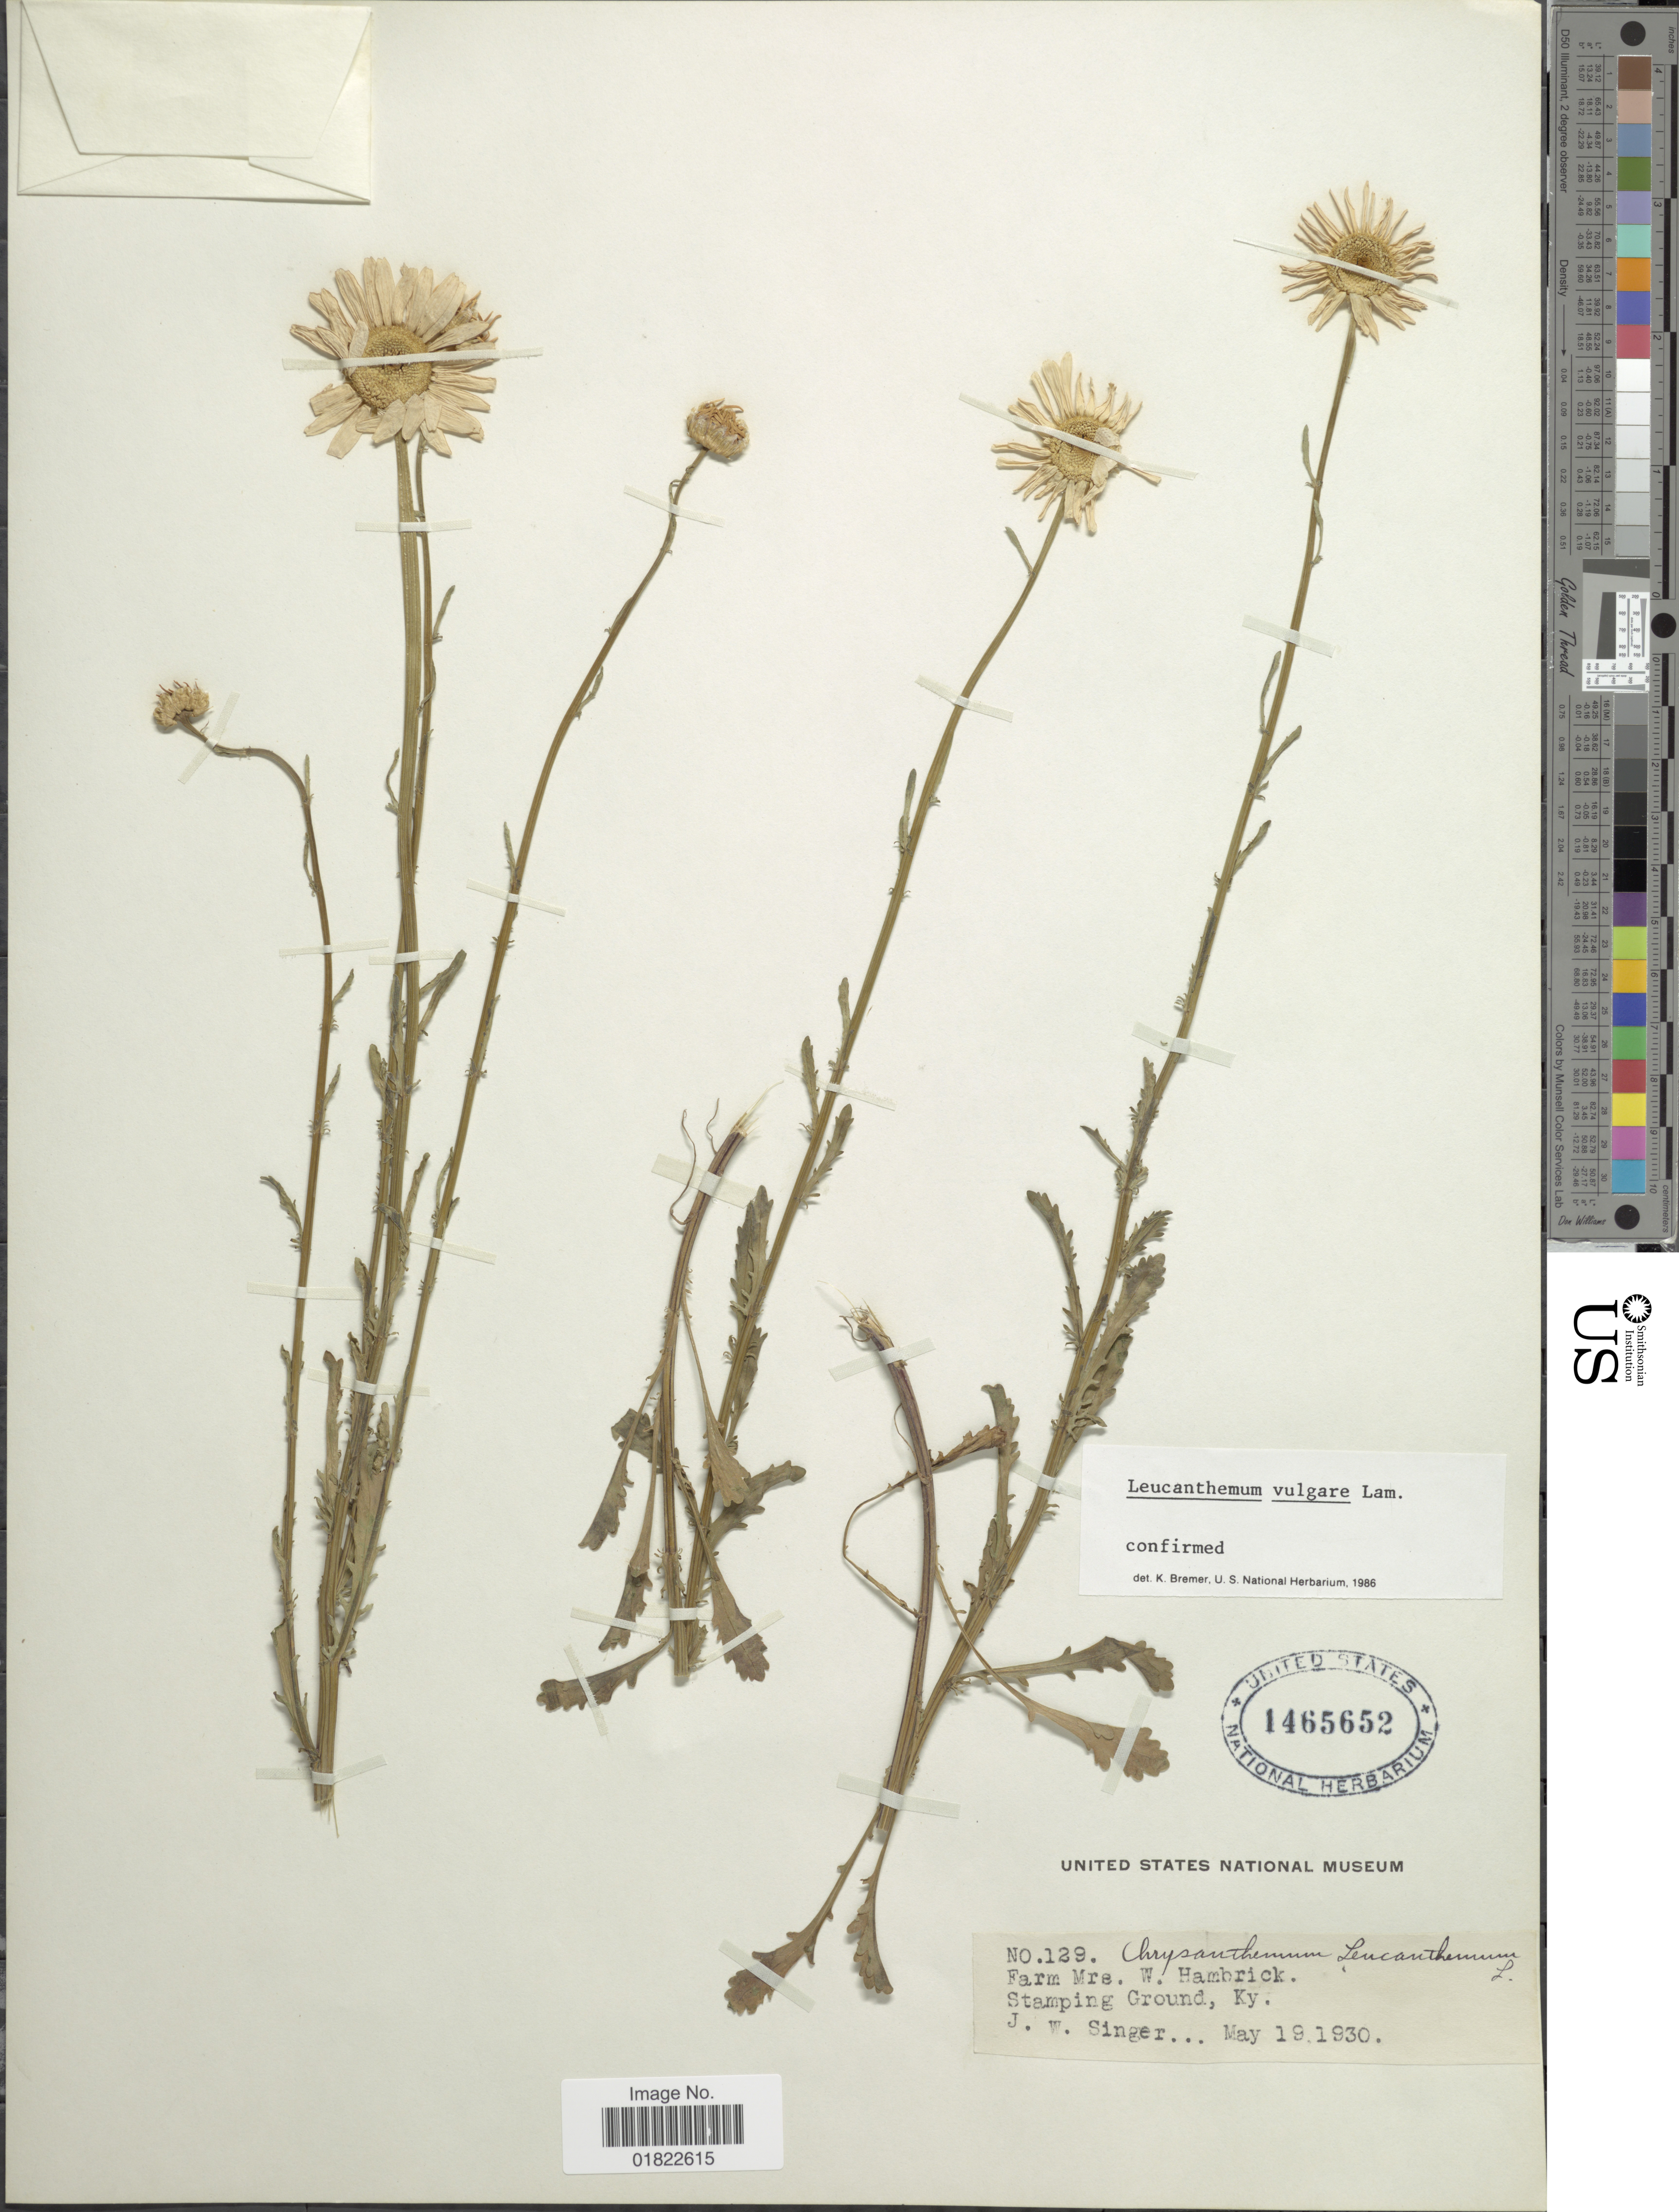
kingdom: Plantae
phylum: Tracheophyta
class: Magnoliopsida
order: Asterales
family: Asteraceae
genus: Leucanthemum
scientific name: Leucanthemum vulgare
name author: Lam.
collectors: J. EW. Singer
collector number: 129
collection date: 1930-05-19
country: United States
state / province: Kentucky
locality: Farm Mrs. W. Hambrick, Stamping Ground, Ky.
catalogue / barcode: US 1465652